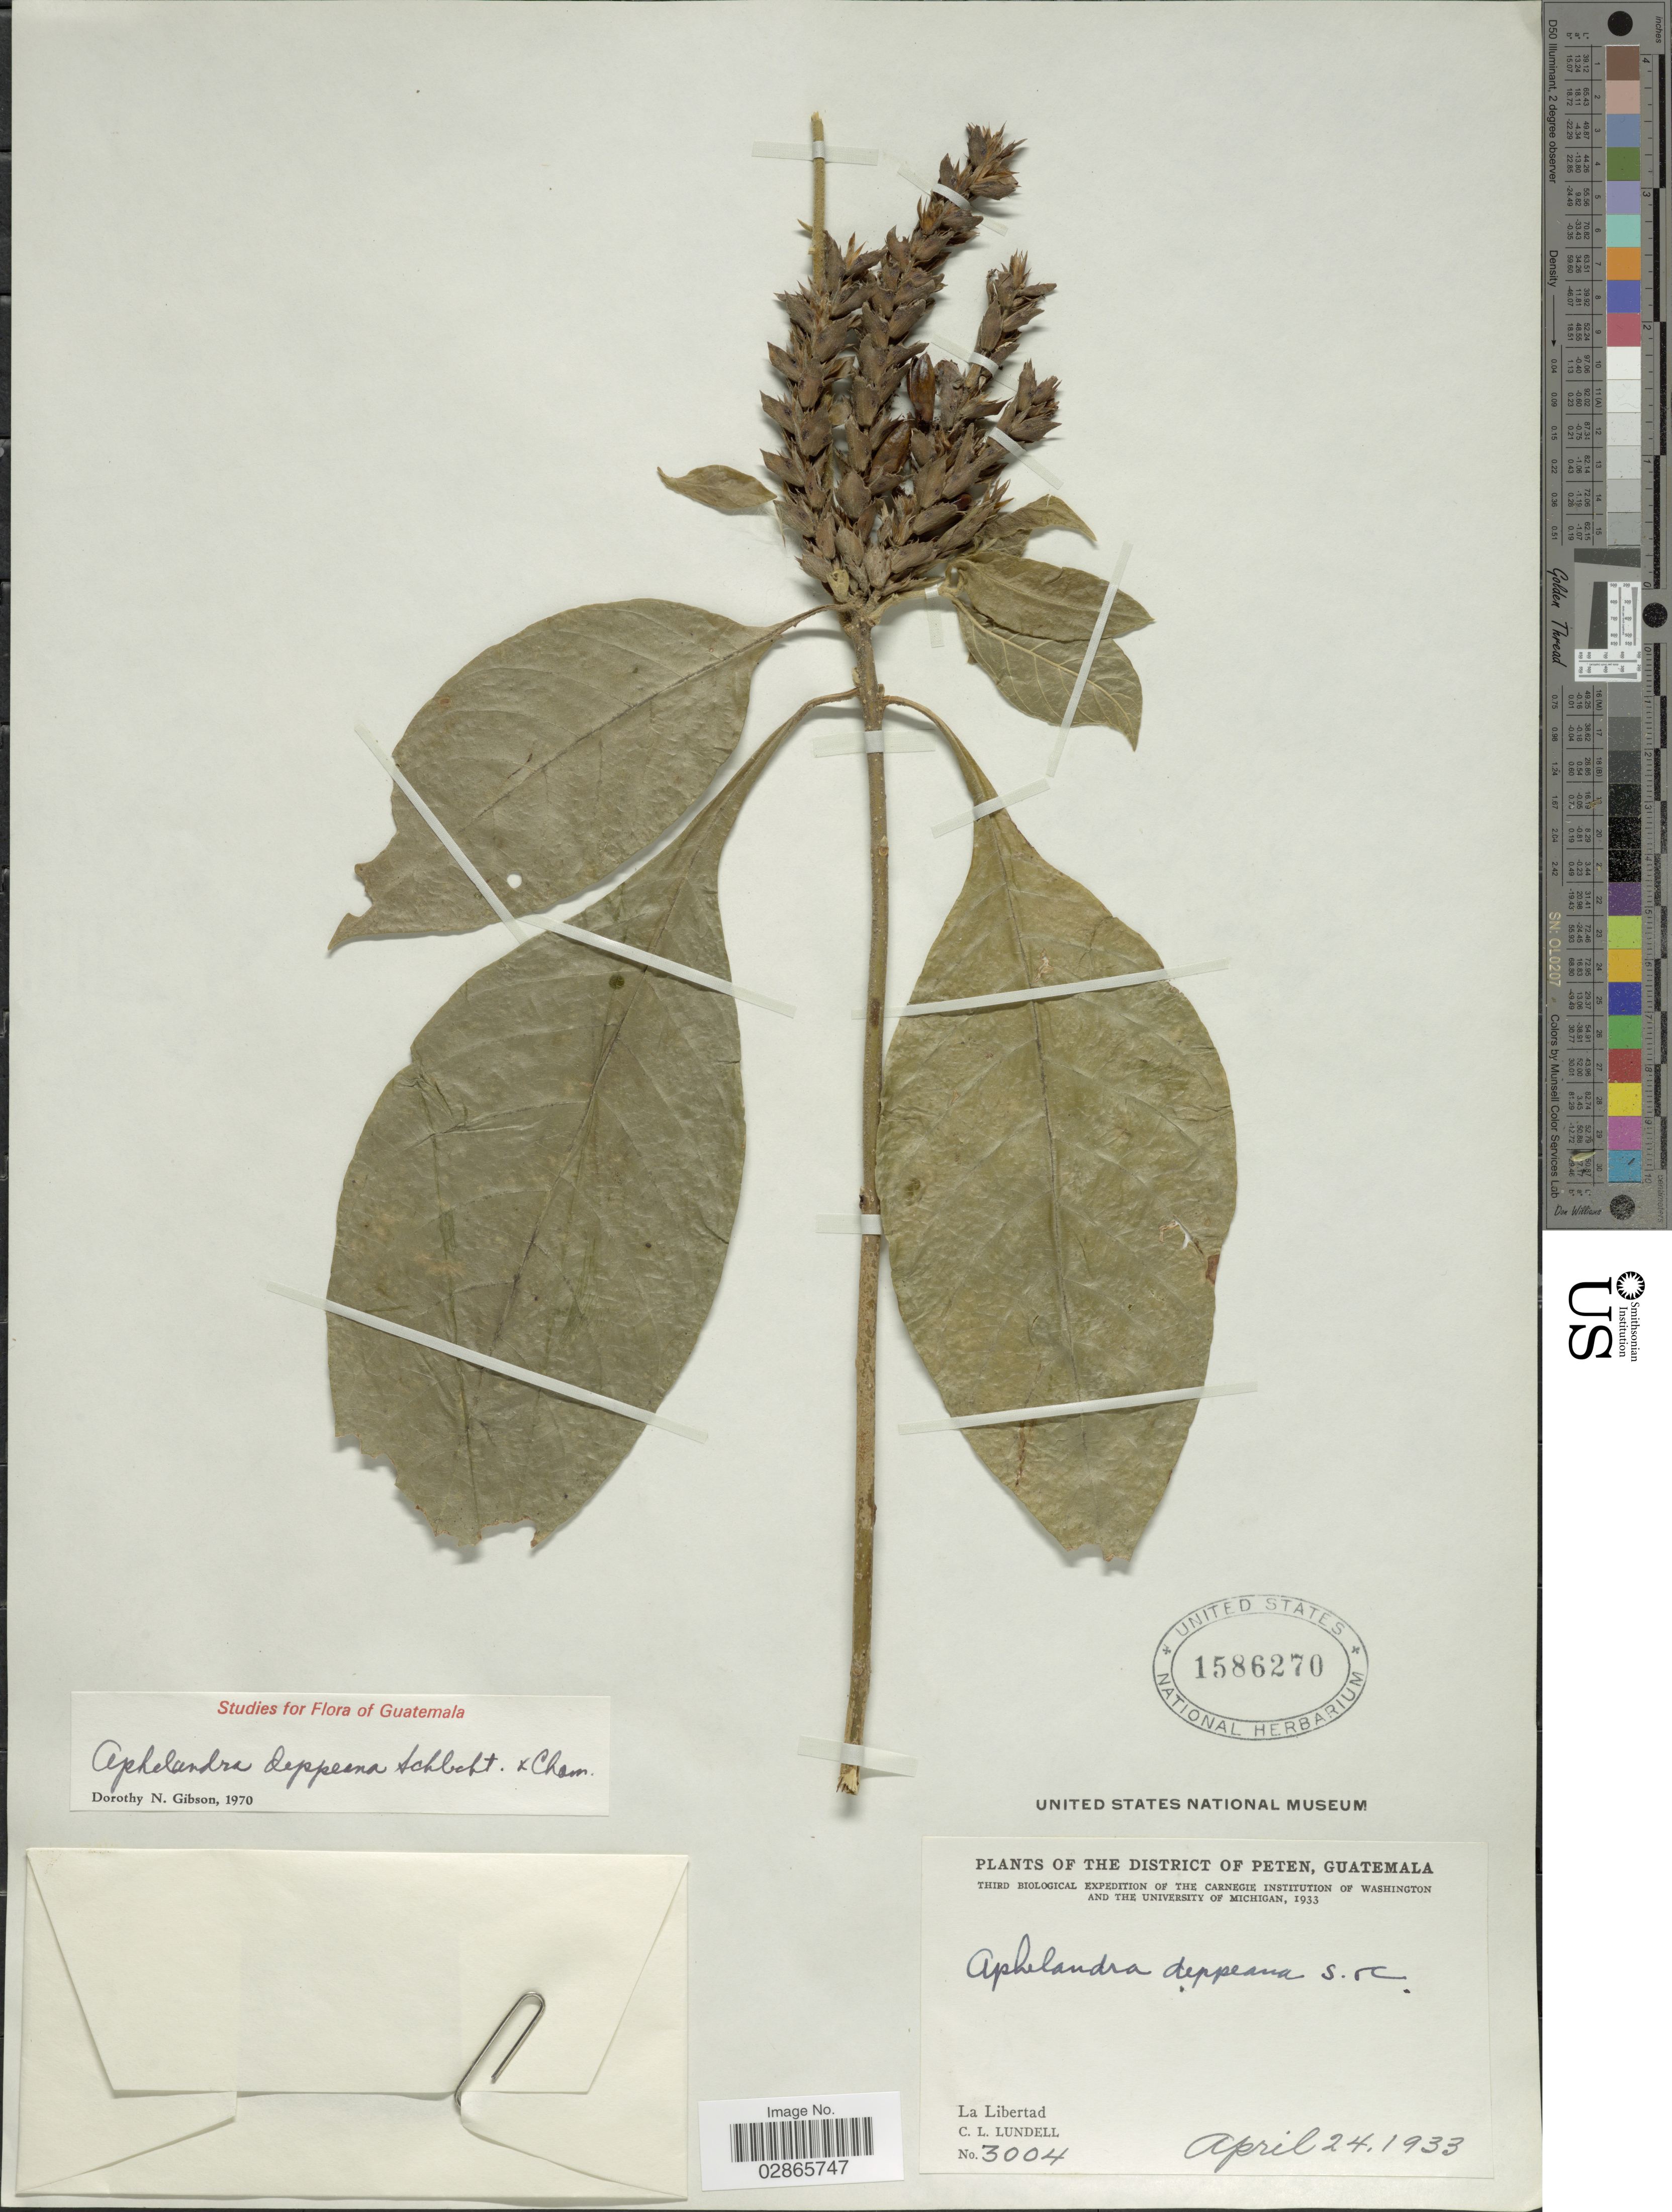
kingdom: Plantae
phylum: Tracheophyta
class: Magnoliopsida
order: Lamiales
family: Acanthaceae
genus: Aphelandra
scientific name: Aphelandra deppeana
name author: Schltdl. & Cham.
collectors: C. L. Lundell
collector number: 3004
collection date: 1933-04-24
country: Guatemala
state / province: El Petén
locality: District of Peten.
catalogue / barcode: US 1586270